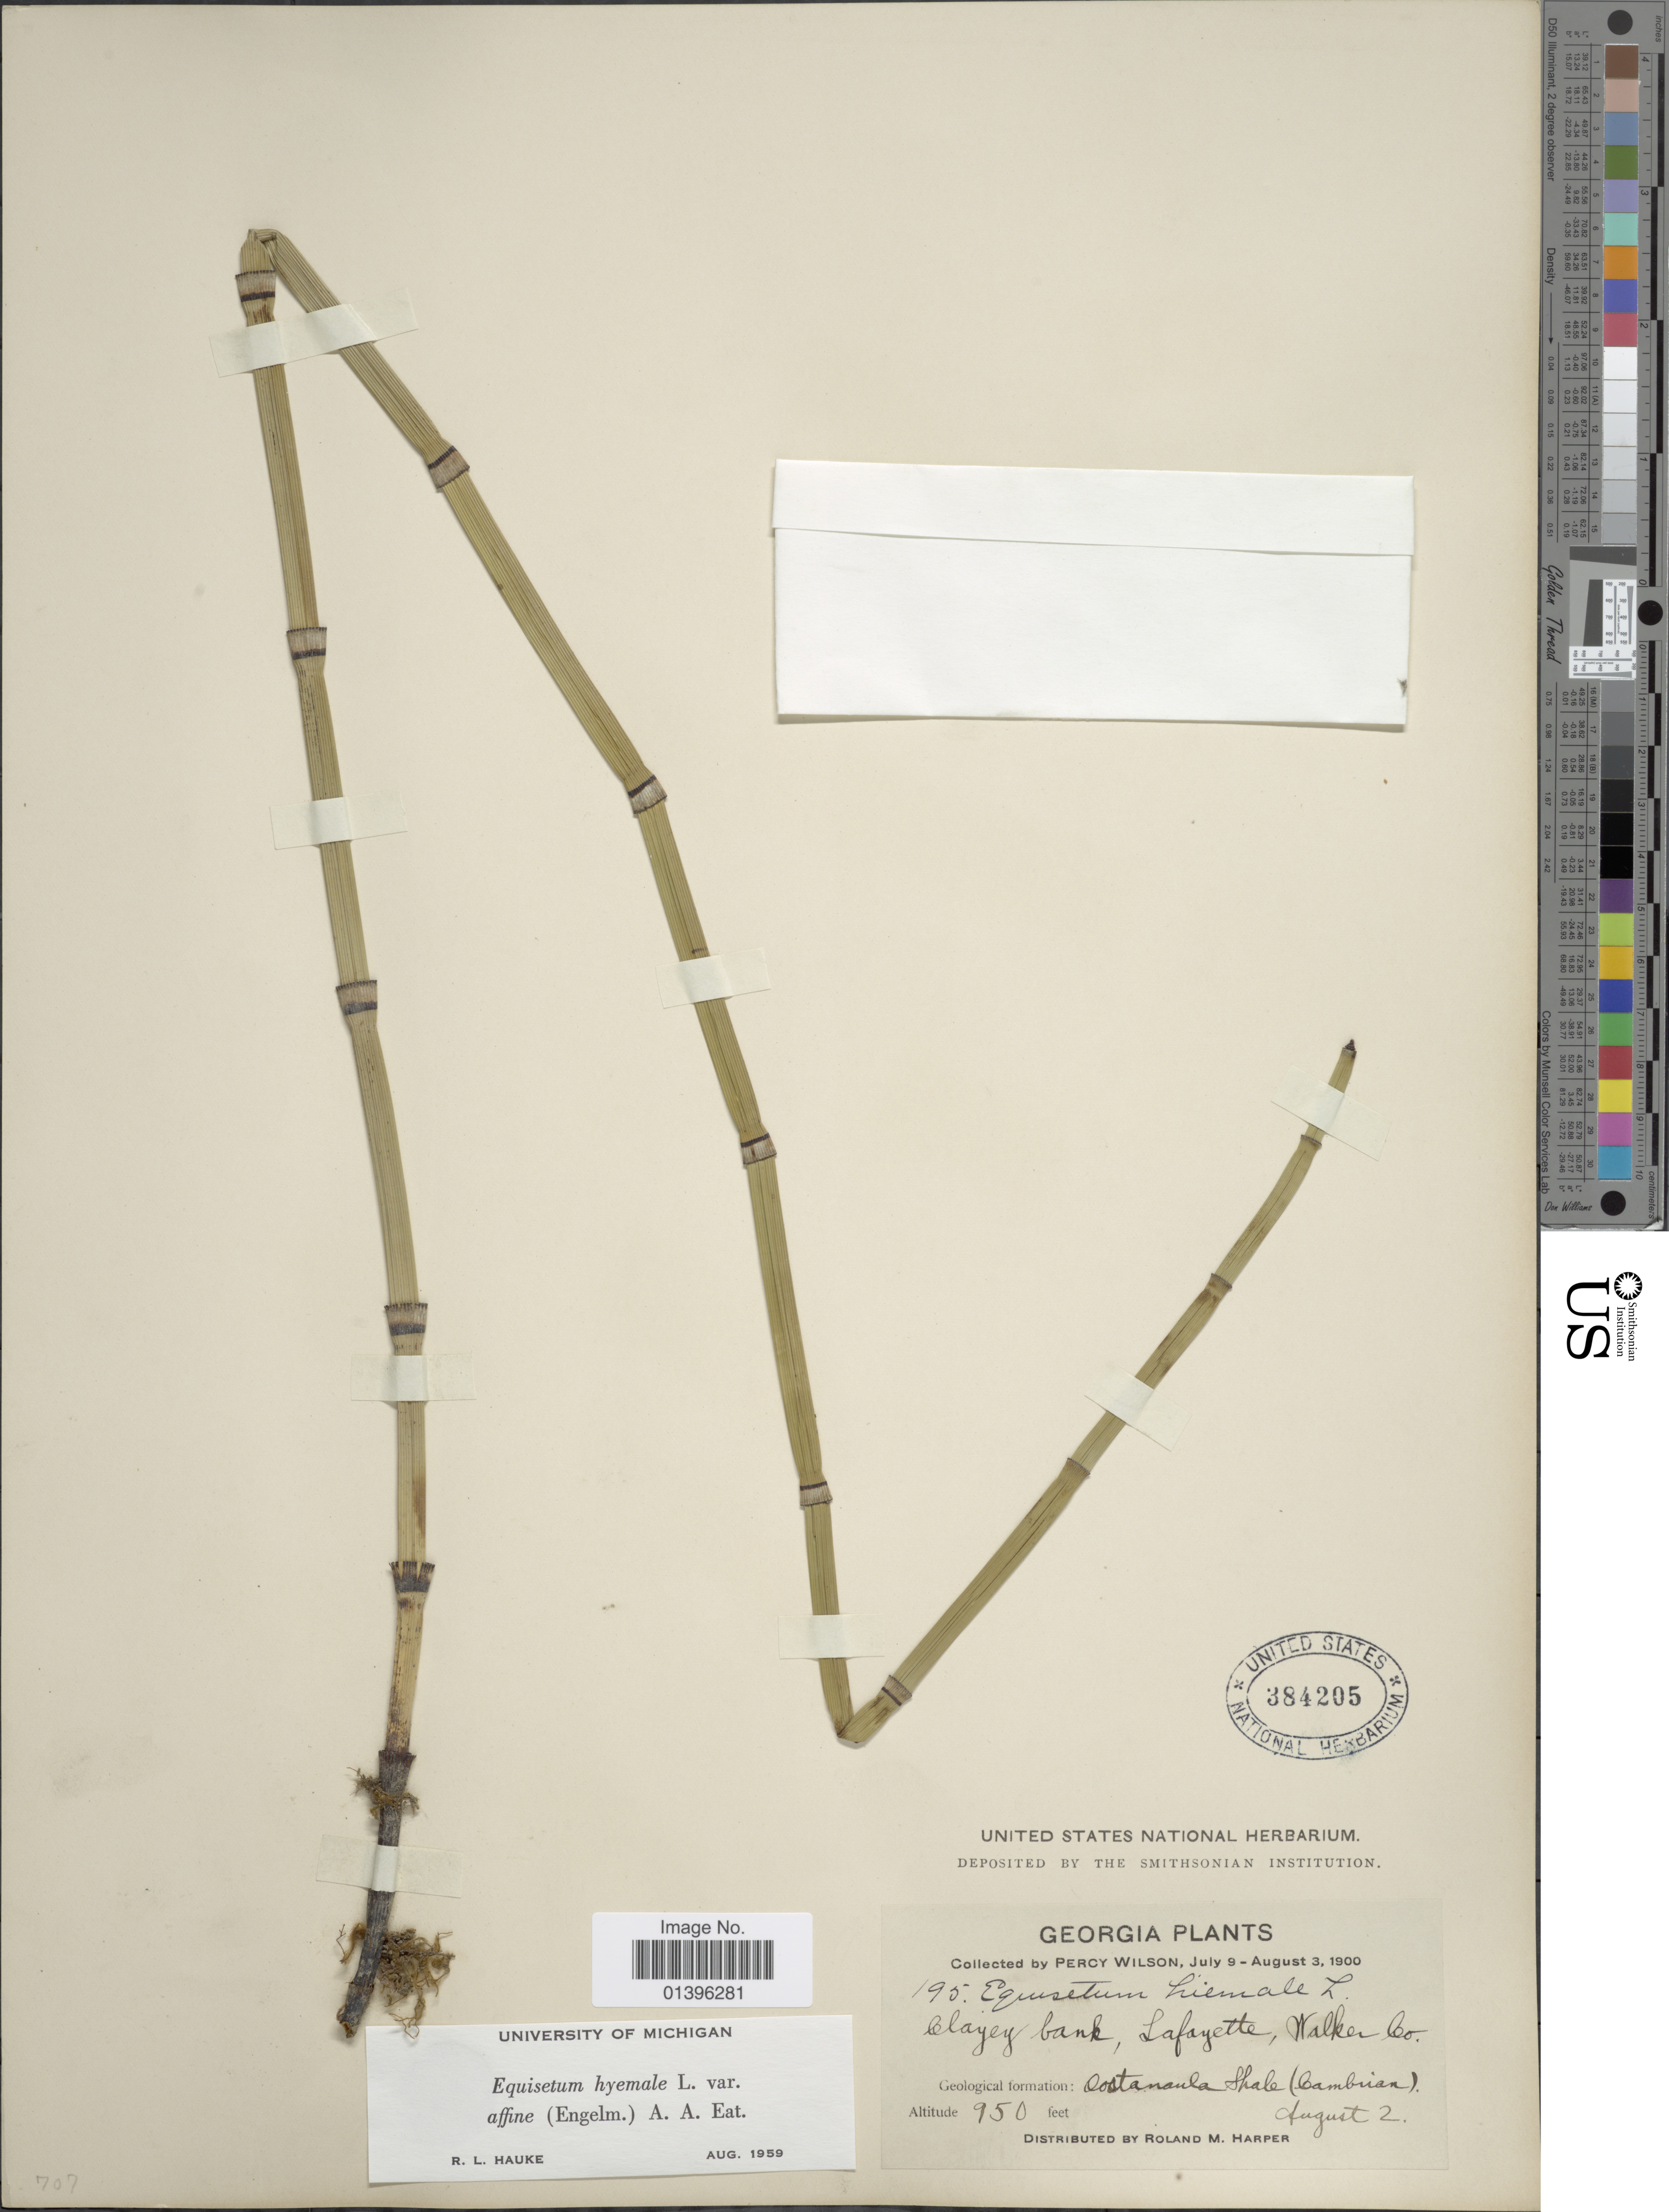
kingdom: Plantae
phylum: Tracheophyta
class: Polypodiopsida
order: Equisetales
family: Equisetaceae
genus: Equisetum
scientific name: Equisetum hyemale var. affine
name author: (Engelm.) A.A. Eaton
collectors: P. Wilson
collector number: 195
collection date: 1900-08-02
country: United States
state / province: Georgia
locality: Clayey bank, Lafayette, Walker Co. Geological formation: Oostanaula Shale (Cambrian).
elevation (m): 290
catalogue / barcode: US 384205